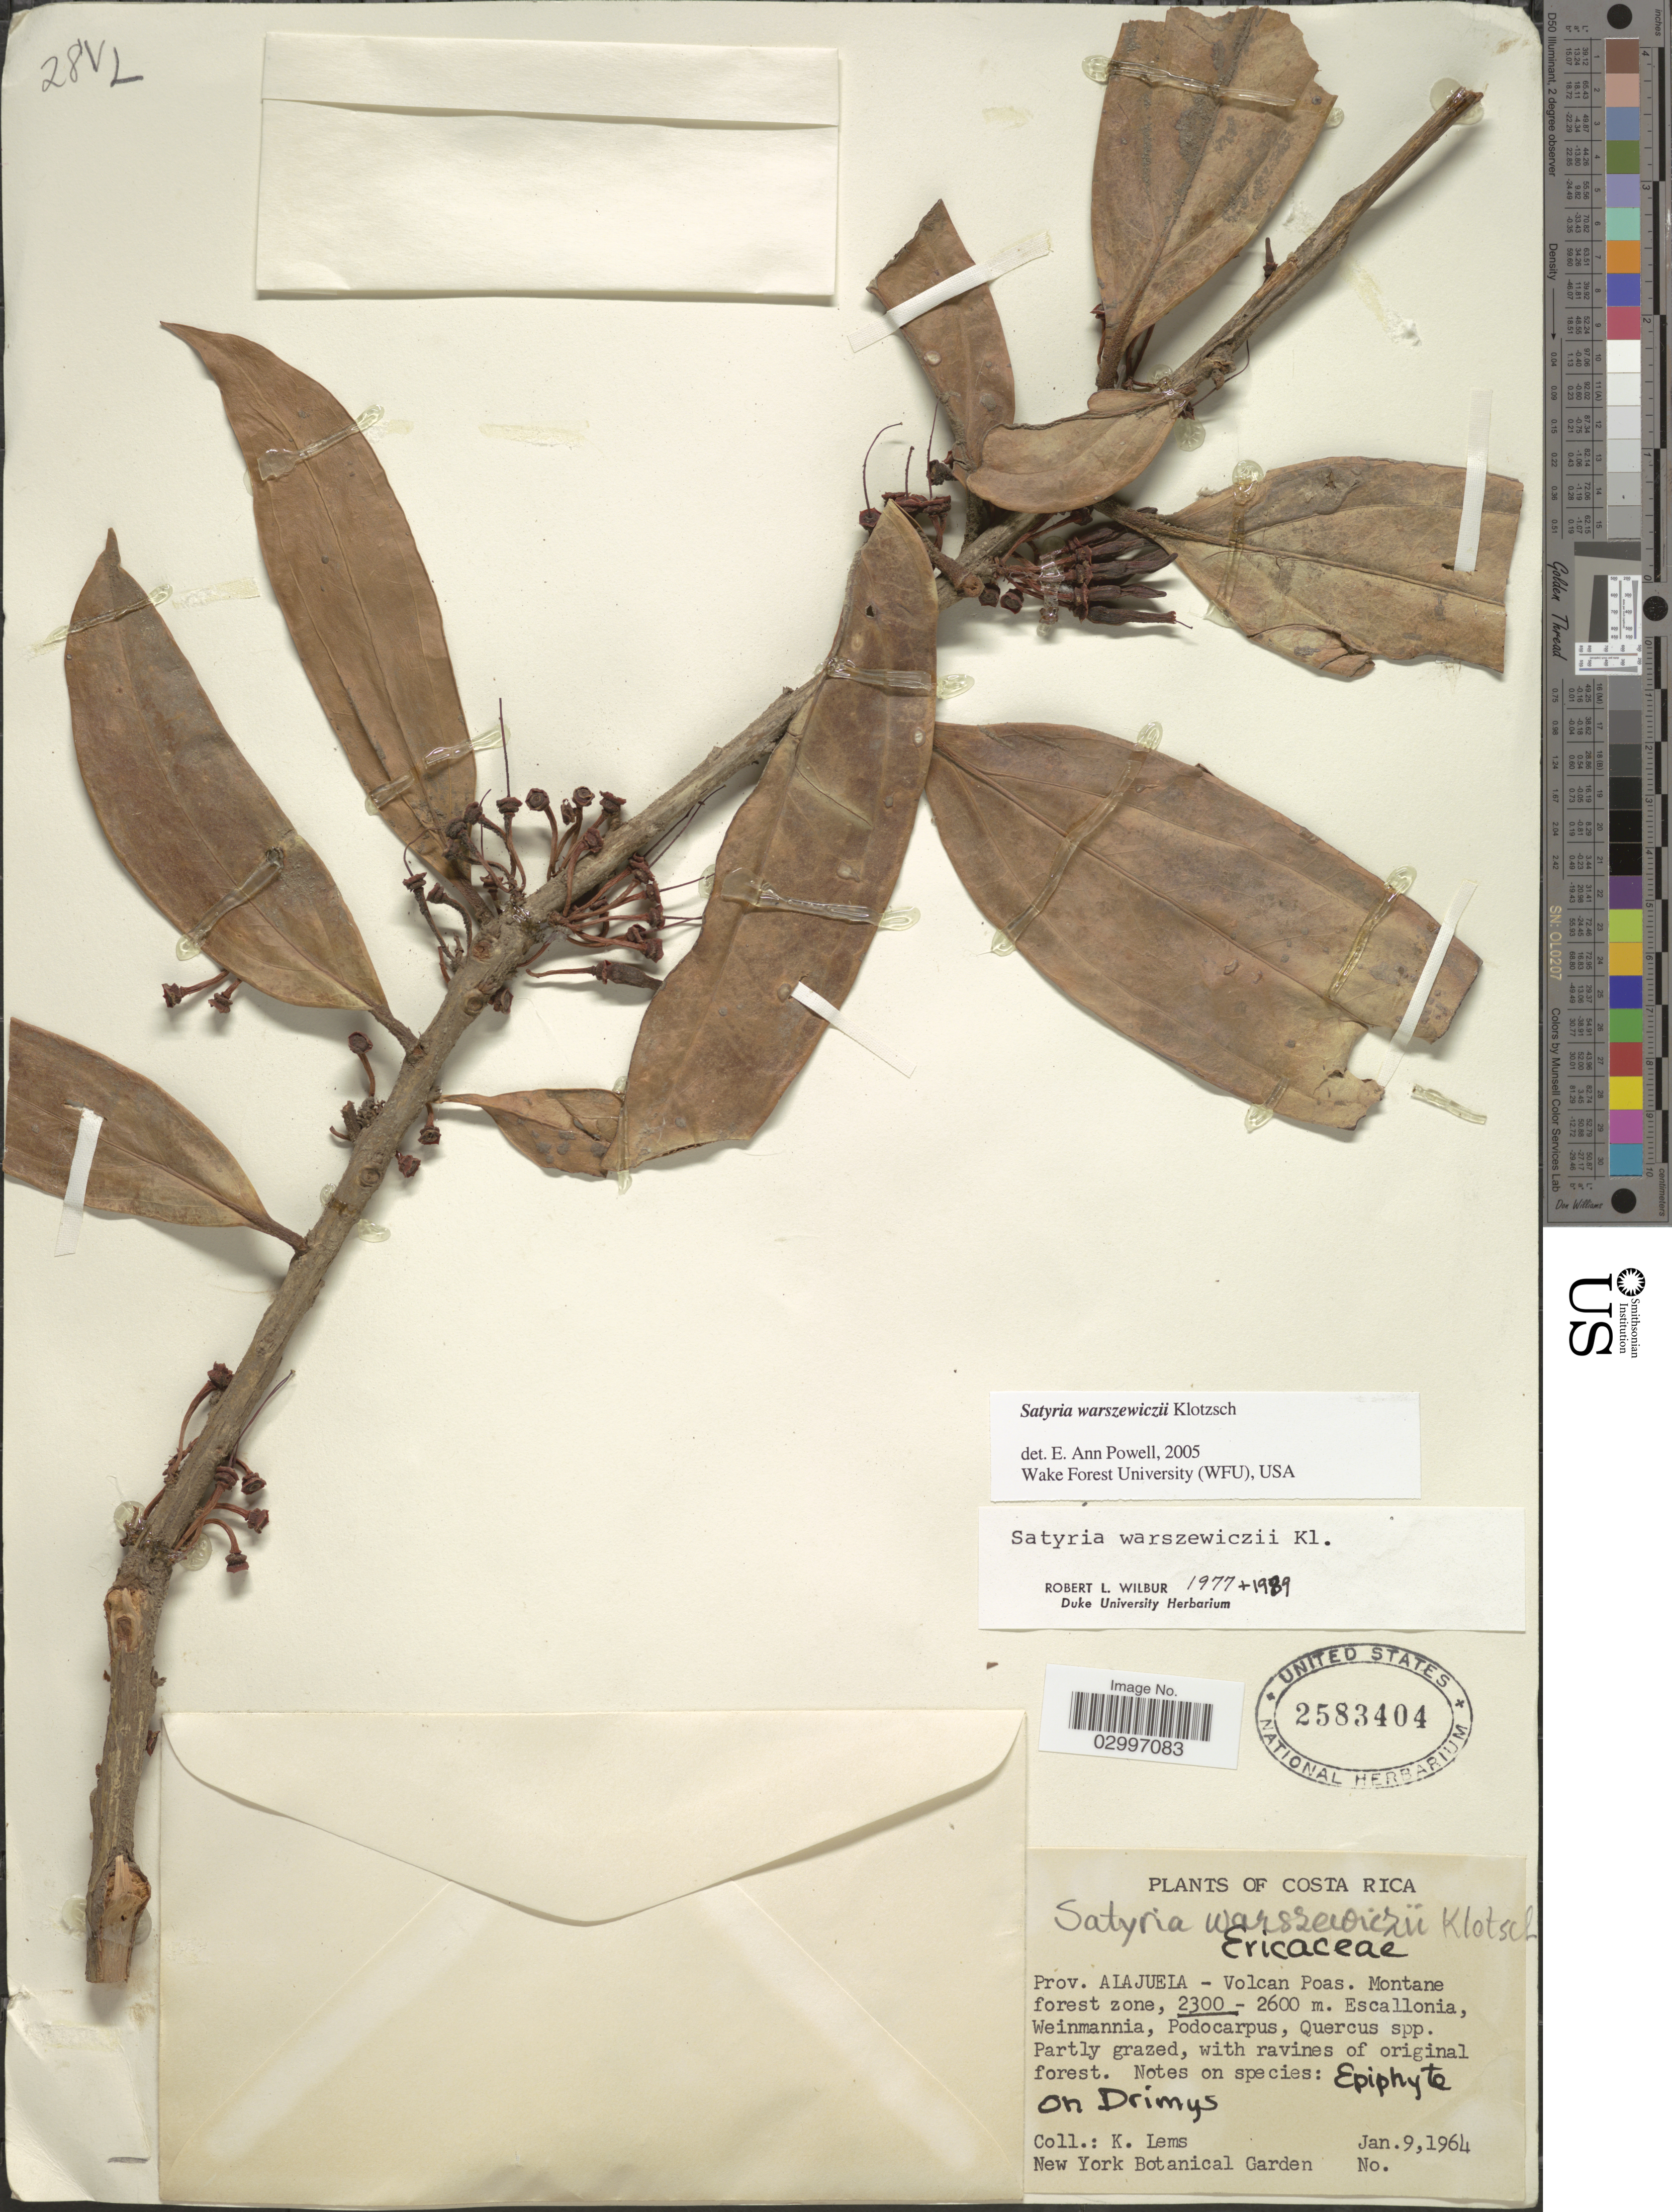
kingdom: Plantae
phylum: Tracheophyta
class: Magnoliopsida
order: Ericales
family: Ericaceae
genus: Satyria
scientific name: Satyria warszewiczii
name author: Klotzsch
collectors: K. Lems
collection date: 1964-01-09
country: Costa Rica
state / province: Alajuela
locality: Prov. Alajuela - Volcan Poas, Montane forest zone.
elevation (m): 2300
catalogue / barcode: US 2583404